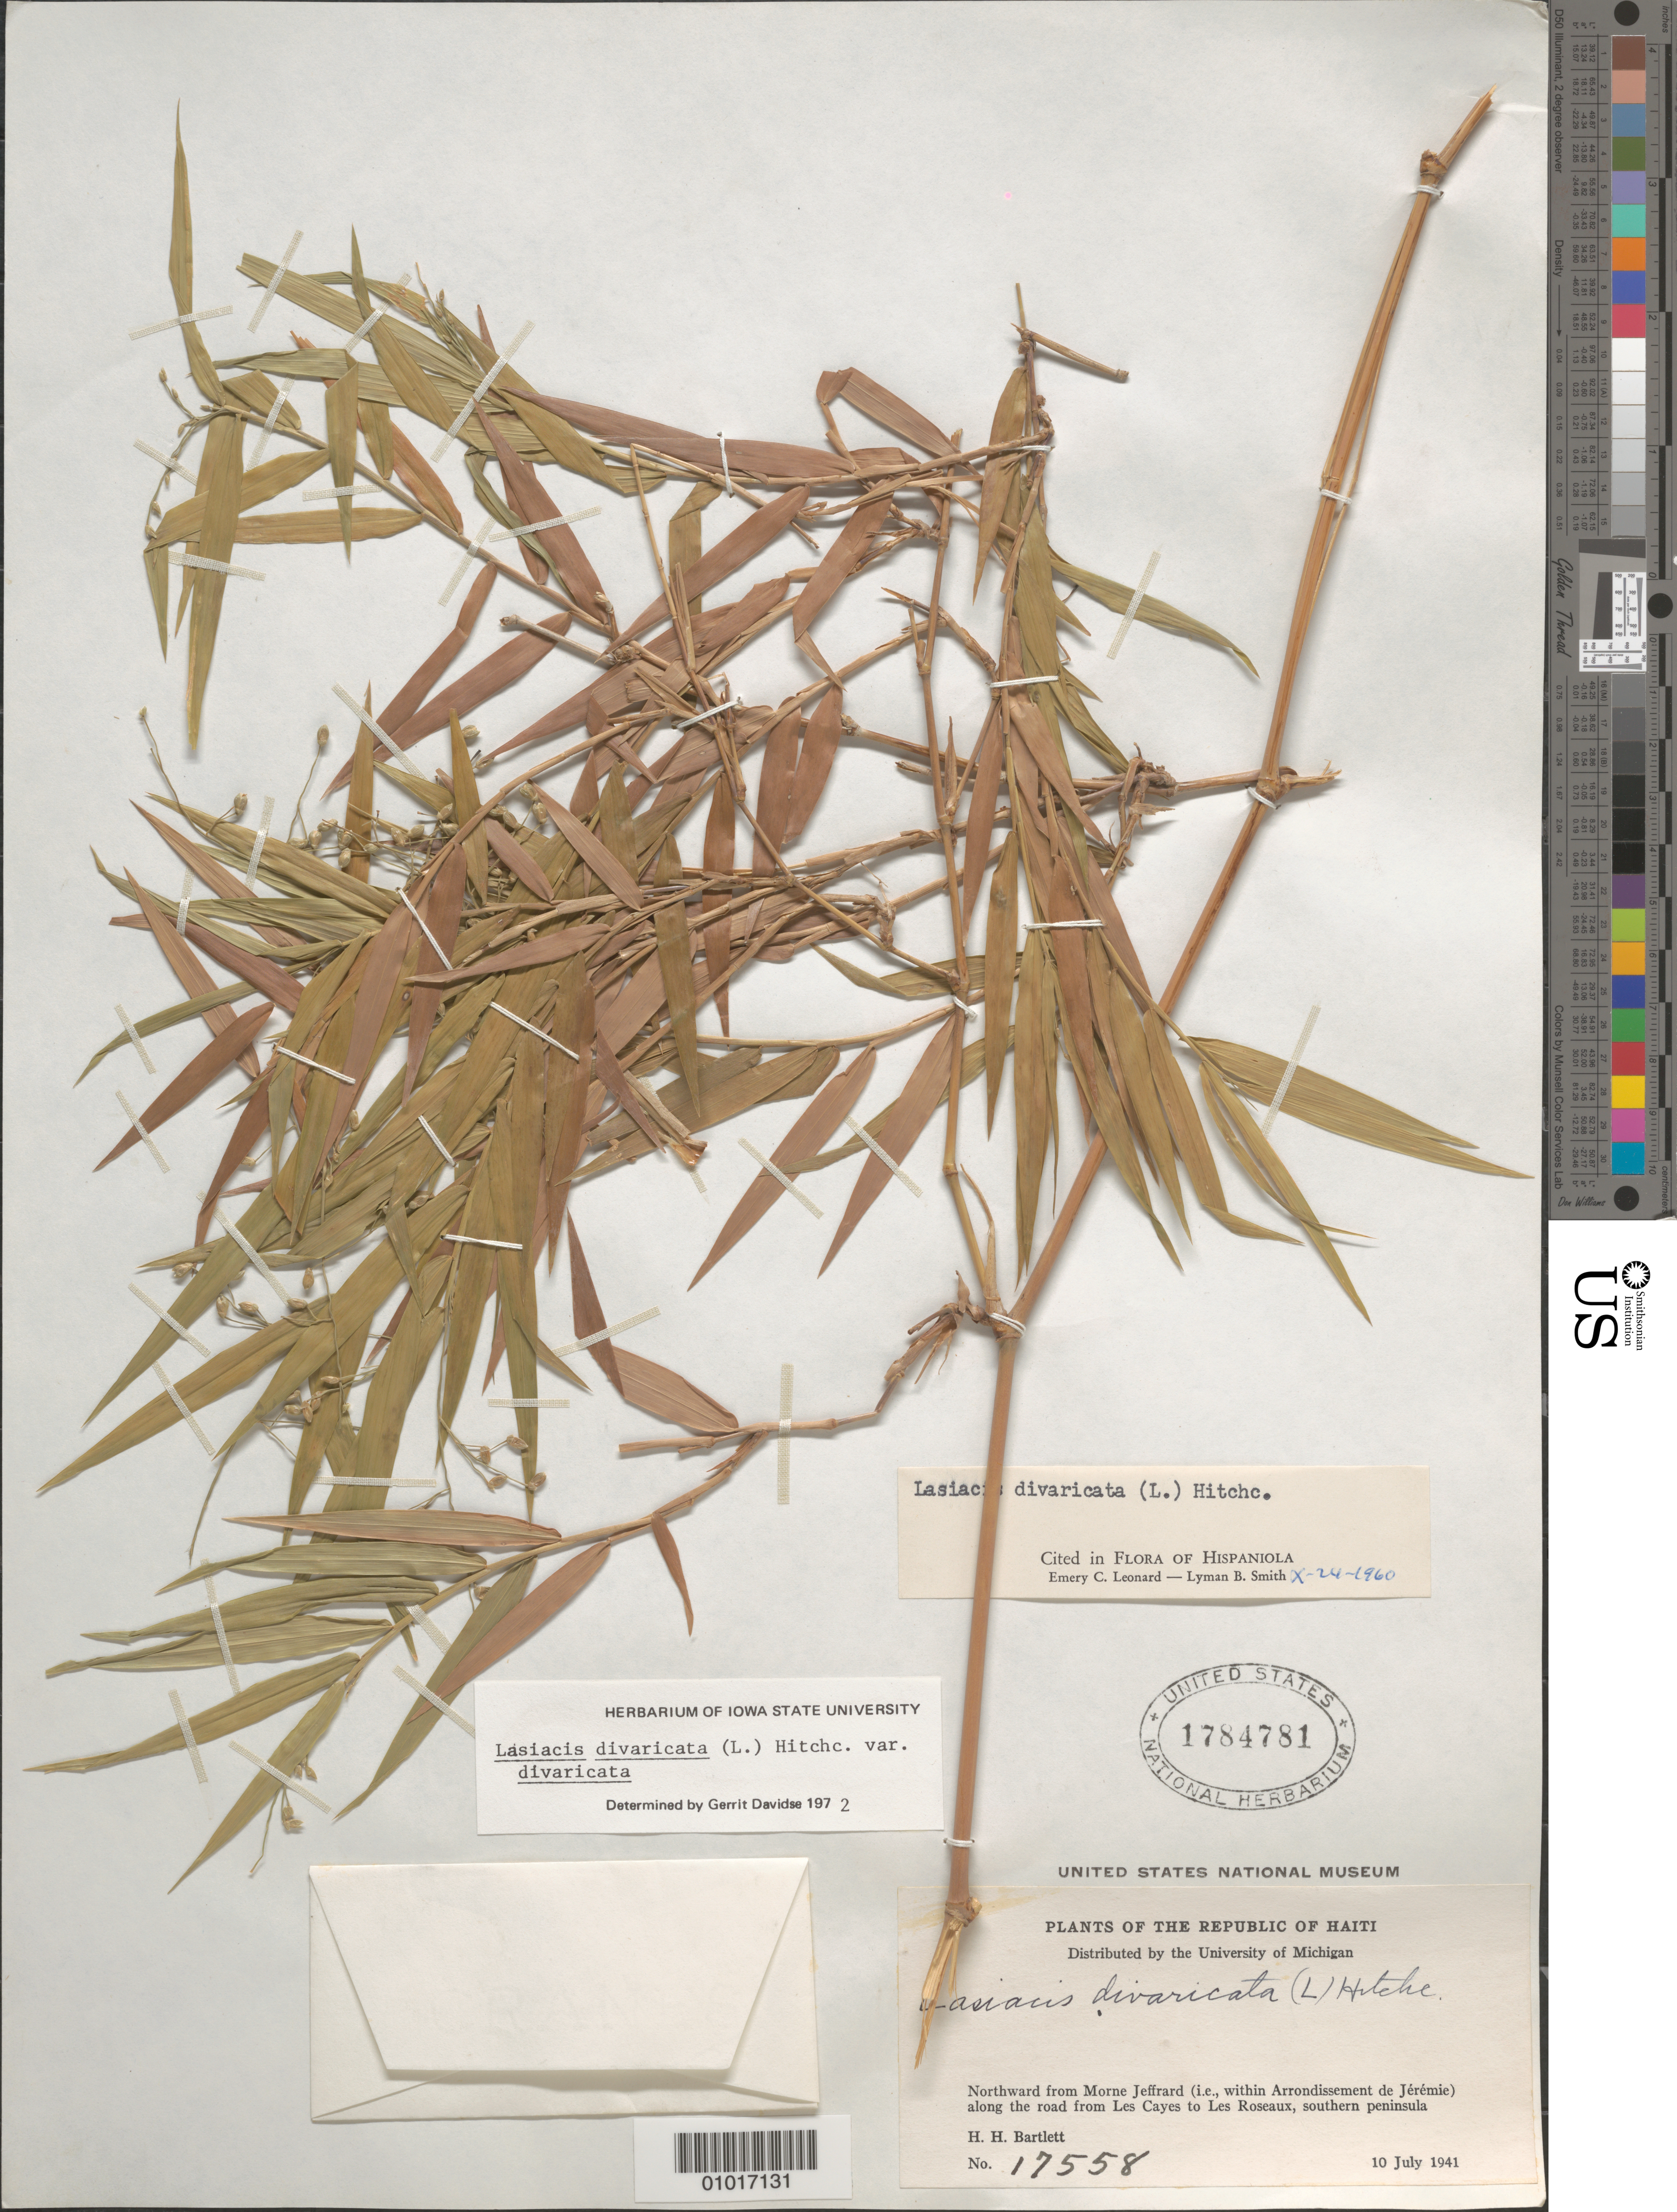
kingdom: Plantae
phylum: Tracheophyta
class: Liliopsida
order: Poales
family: Poaceae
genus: Lasiacis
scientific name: Lasiacis divaricata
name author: (L.) Hitchc.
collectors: H. H. Bartlett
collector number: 17558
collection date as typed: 10 Jul 1941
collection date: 1941-07-10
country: Haiti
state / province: Sud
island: Hispaniola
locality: Northward from Morne Jeffard (within the Arrondissement de jeremie) along the road from Les Cayes to Les Roseaux, southern peninsula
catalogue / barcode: US 1784781